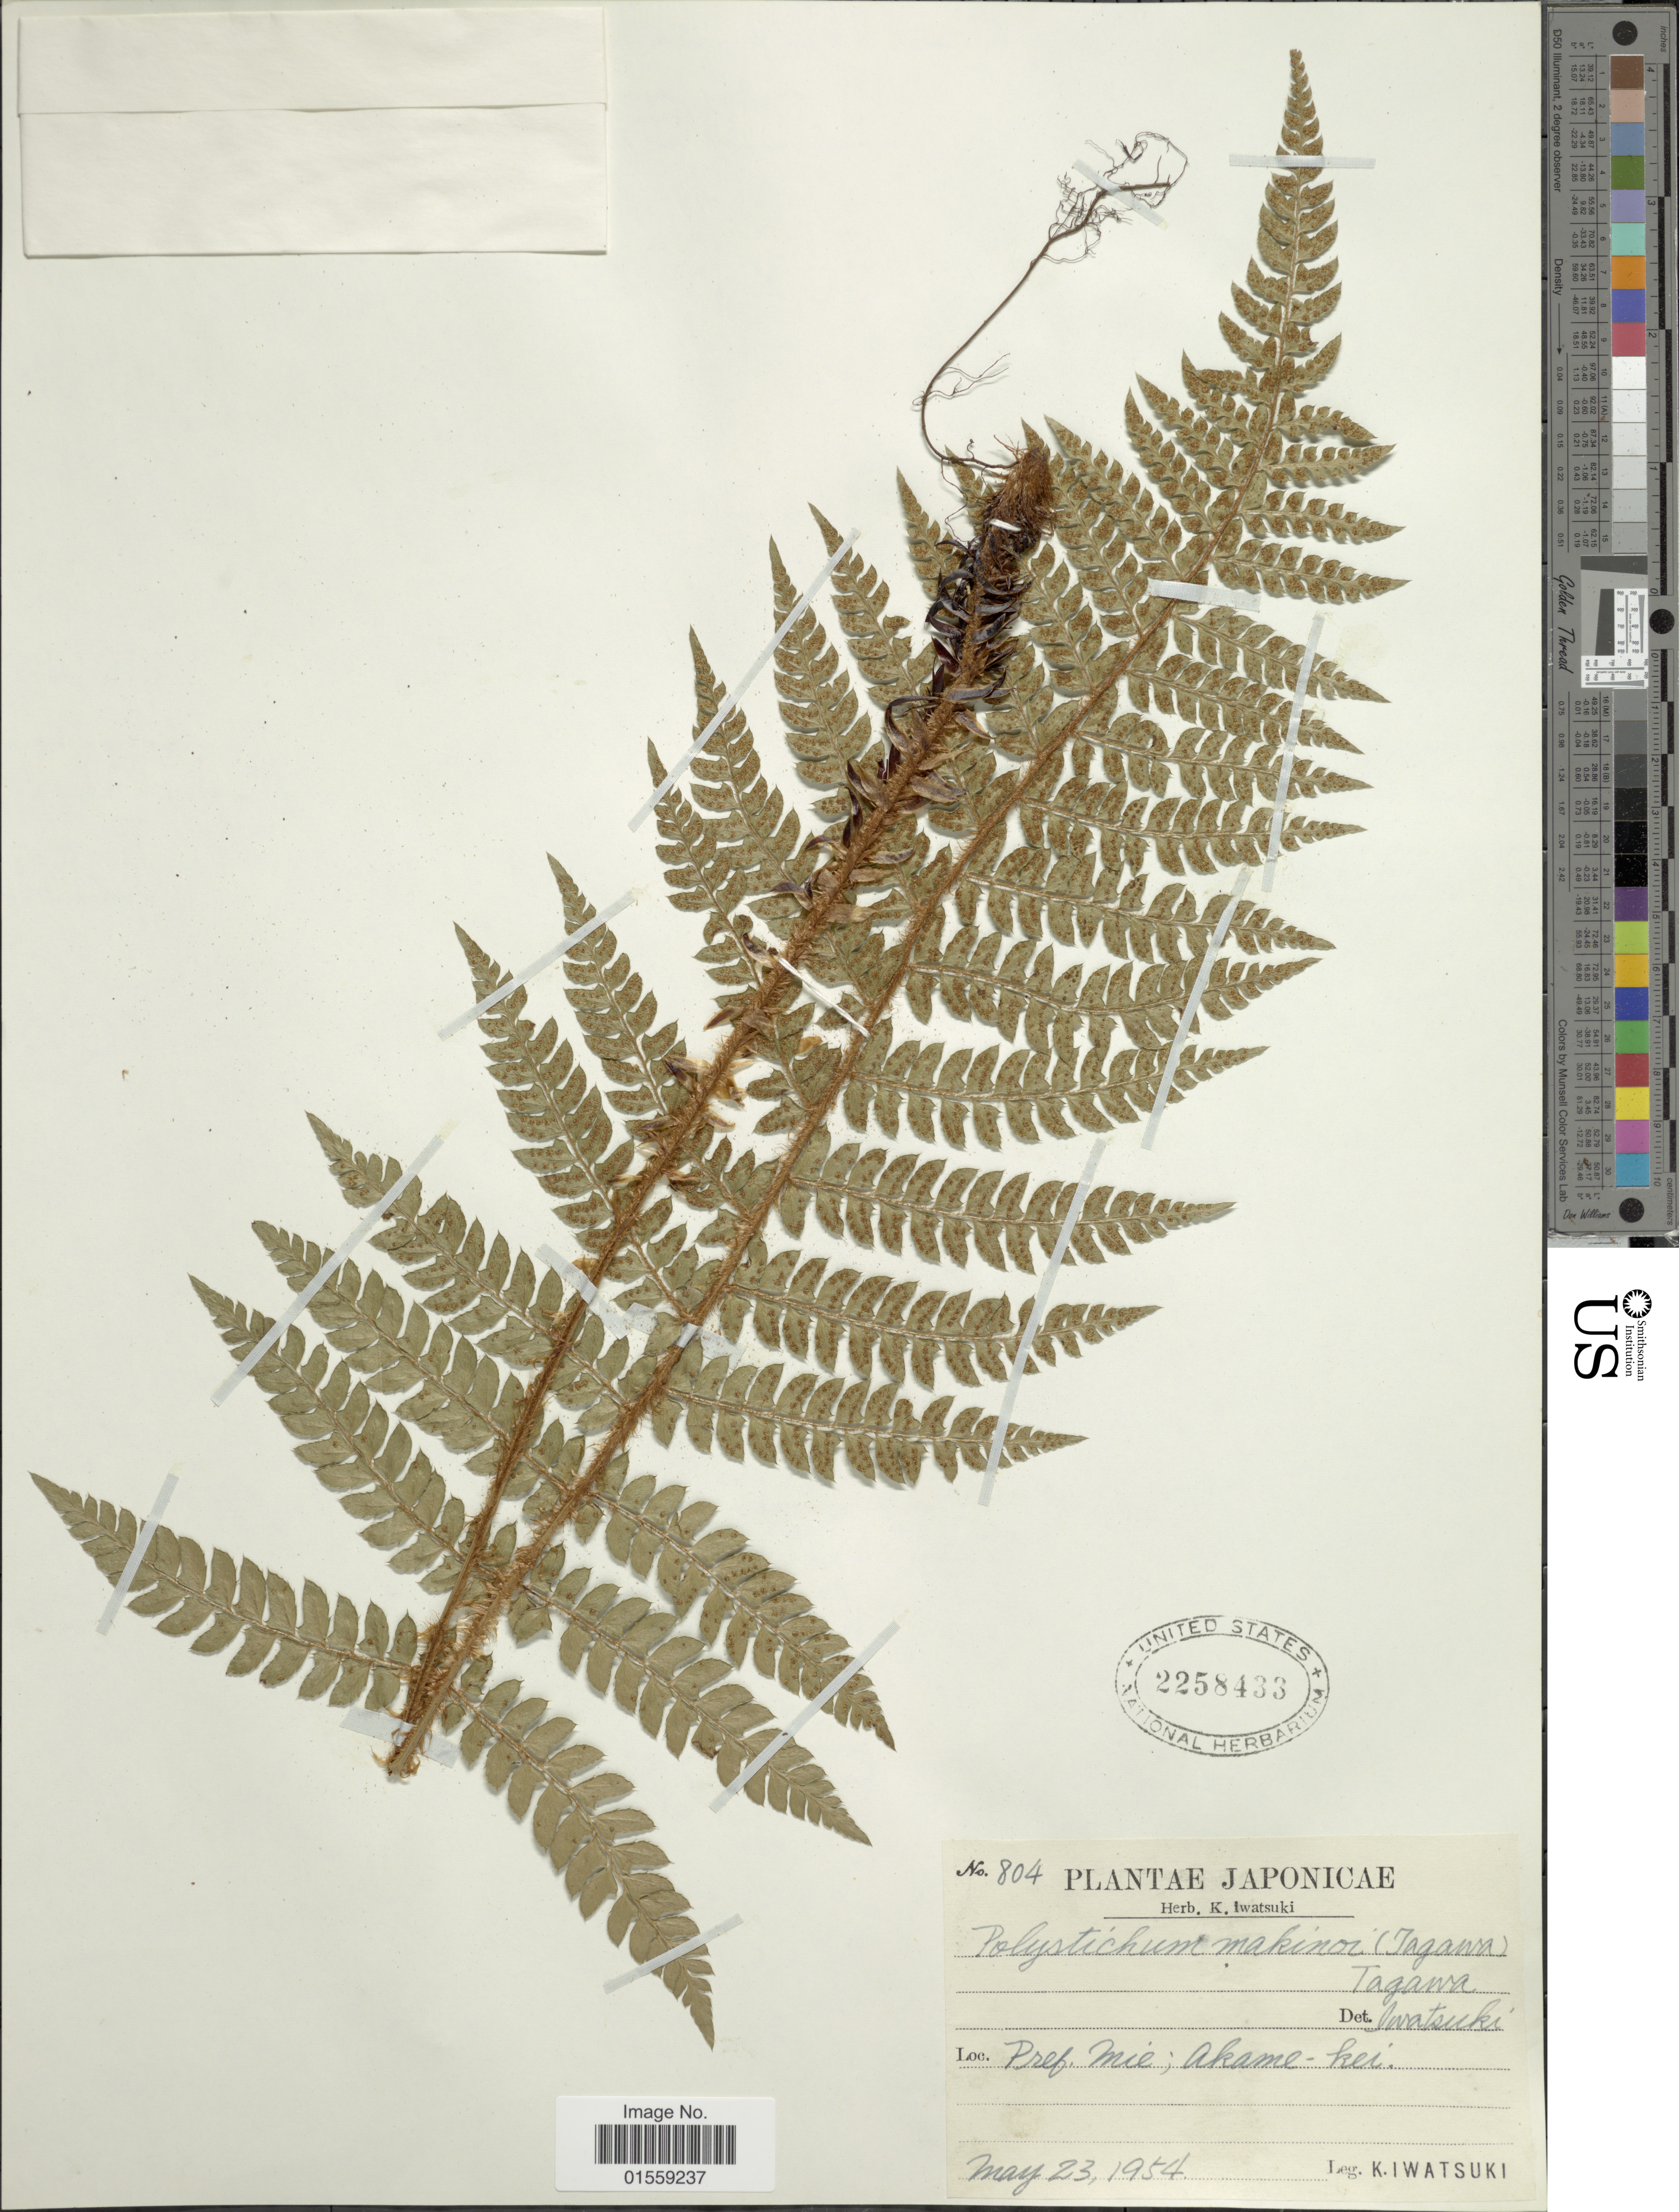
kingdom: Plantae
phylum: Tracheophyta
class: Polypodiopsida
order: Polypodiales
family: Dryopteridaceae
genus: Polystichum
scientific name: Polystichum makinoi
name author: (Tagawa) Tagawa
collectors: K. Iwatsuki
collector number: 804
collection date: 1954-05-23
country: Japan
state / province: Mie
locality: Japonicae, Prov. Mie; Akame-kei.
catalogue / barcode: US 2258433